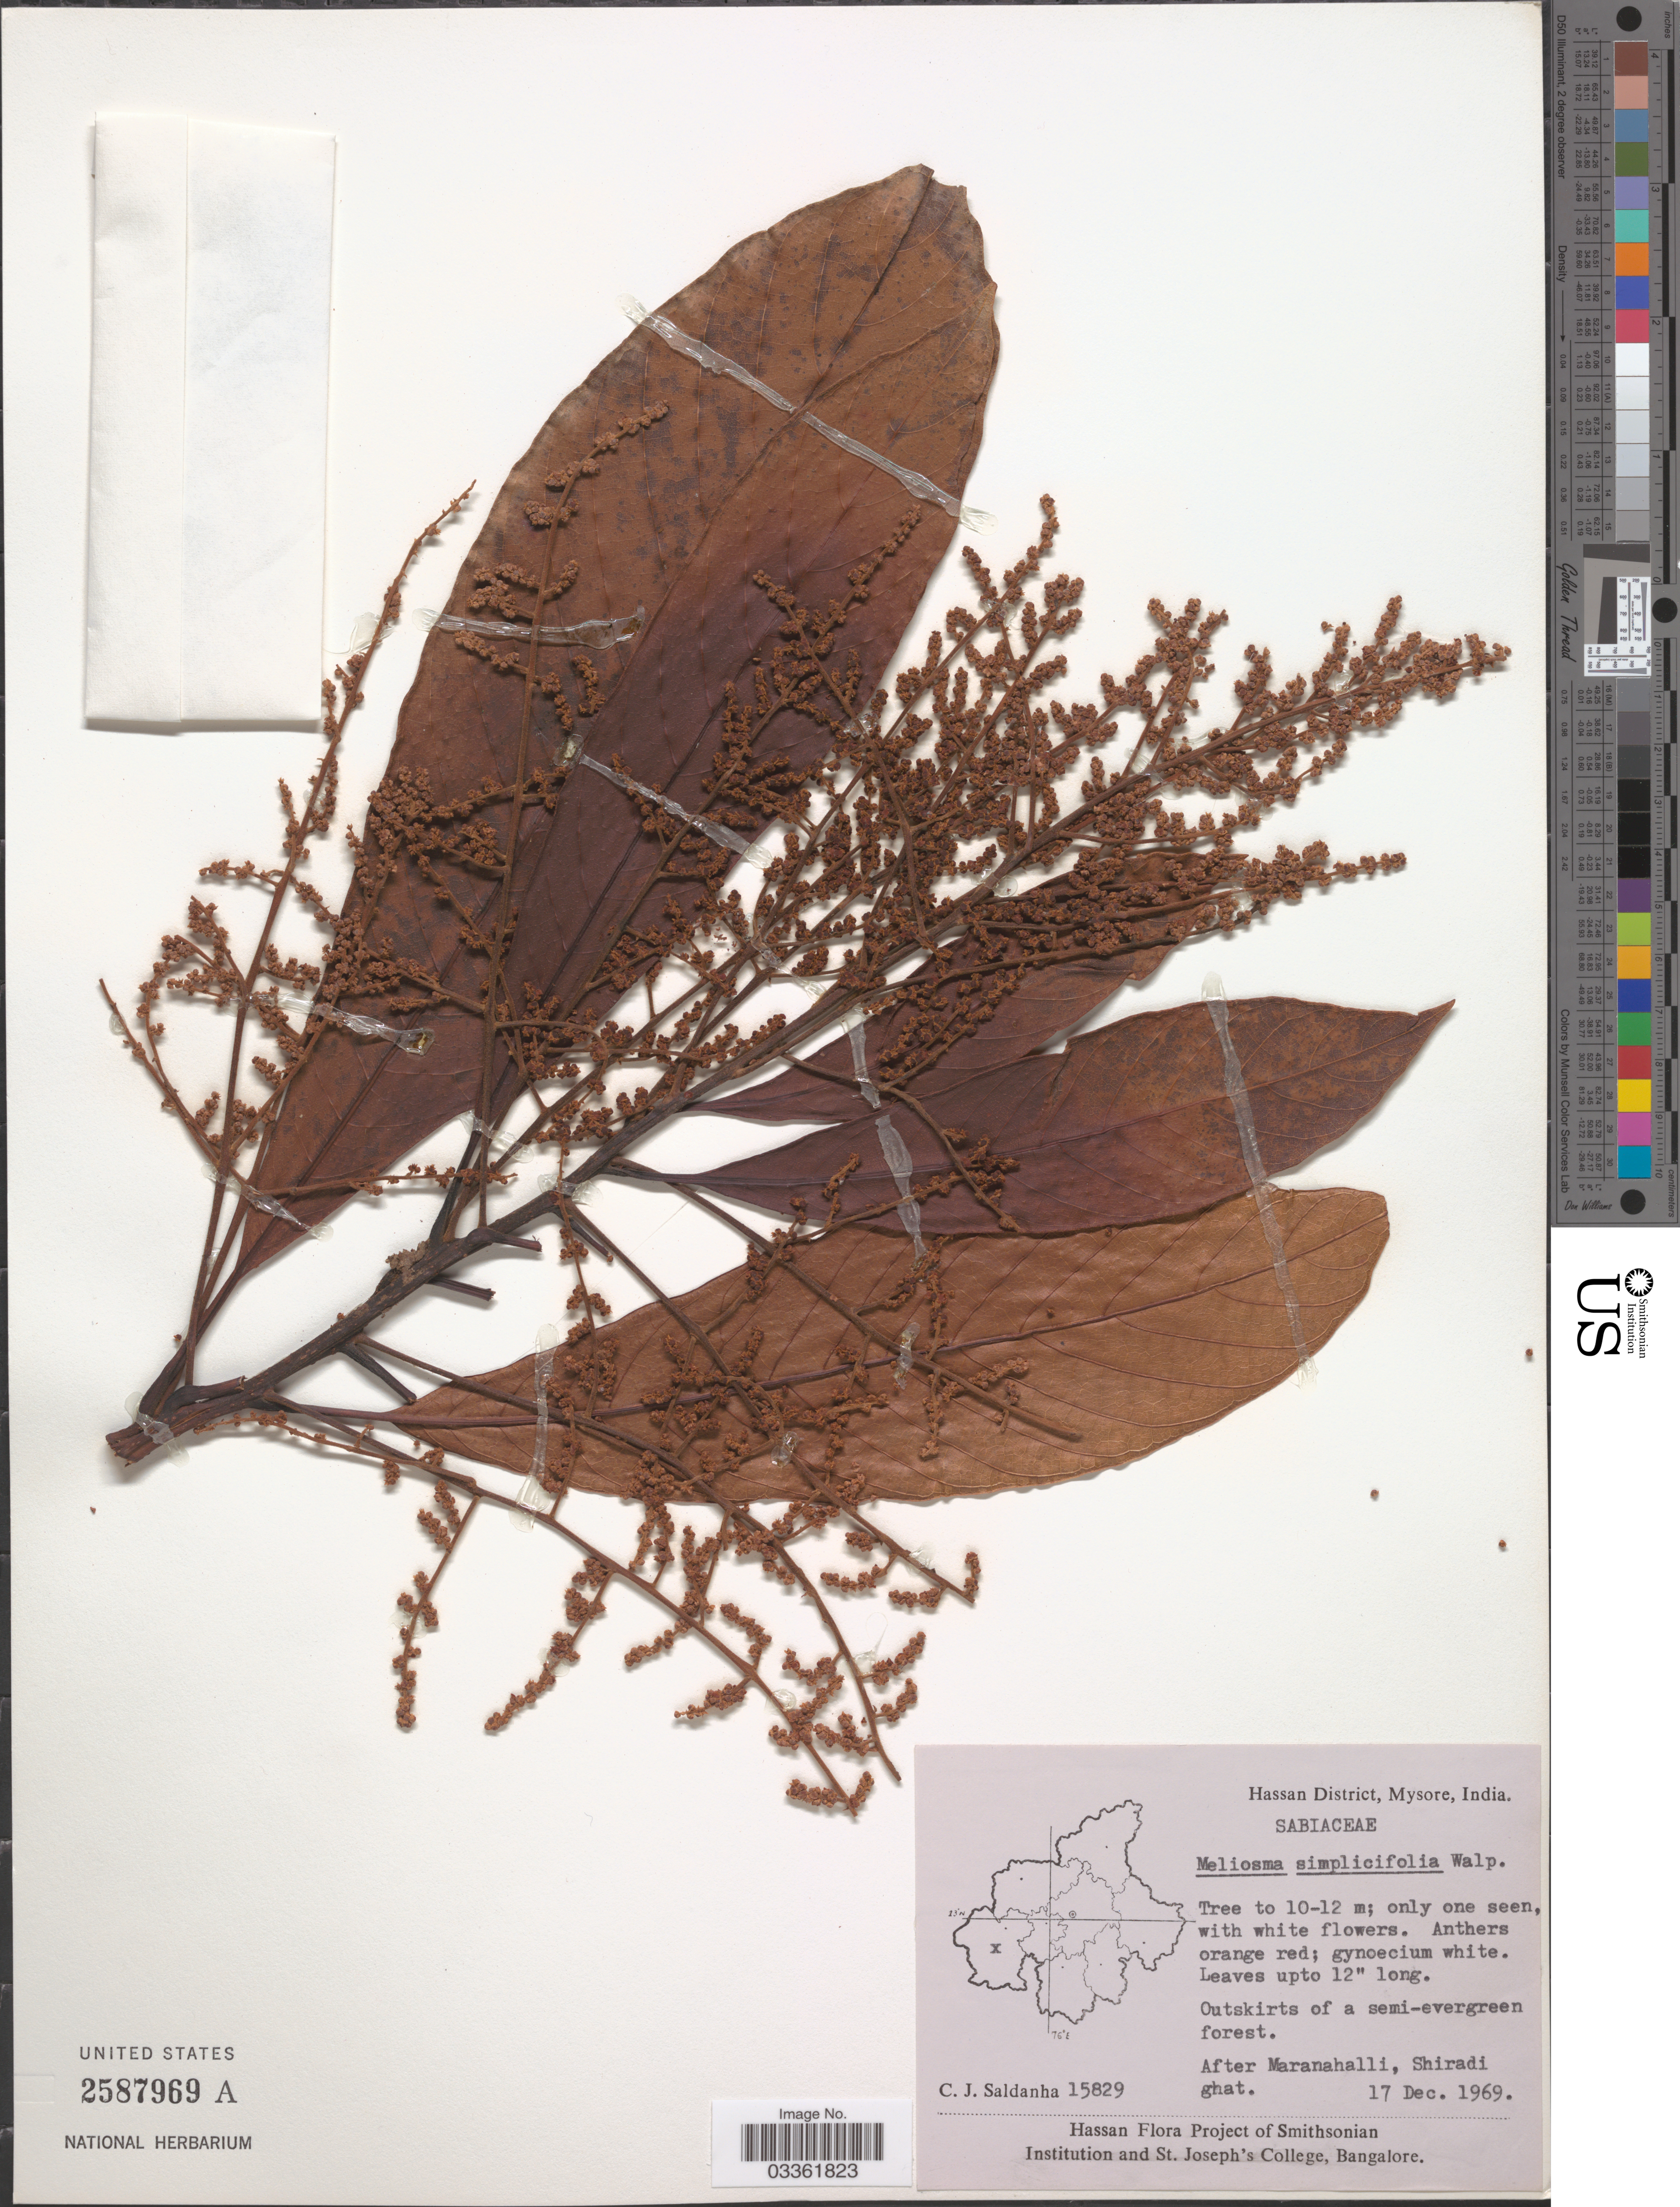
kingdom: Plantae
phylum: Tracheophyta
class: Magnoliopsida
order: Proteales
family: Sabiaceae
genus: Meliosma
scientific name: Meliosma simplicifolia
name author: (Roxb.) Walp.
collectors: C. J. Saldanha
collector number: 15829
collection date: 1969-12-17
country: India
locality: Hassan District, Mysore, After Maranahalli, Shiradi ghat.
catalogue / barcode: US 2587969A